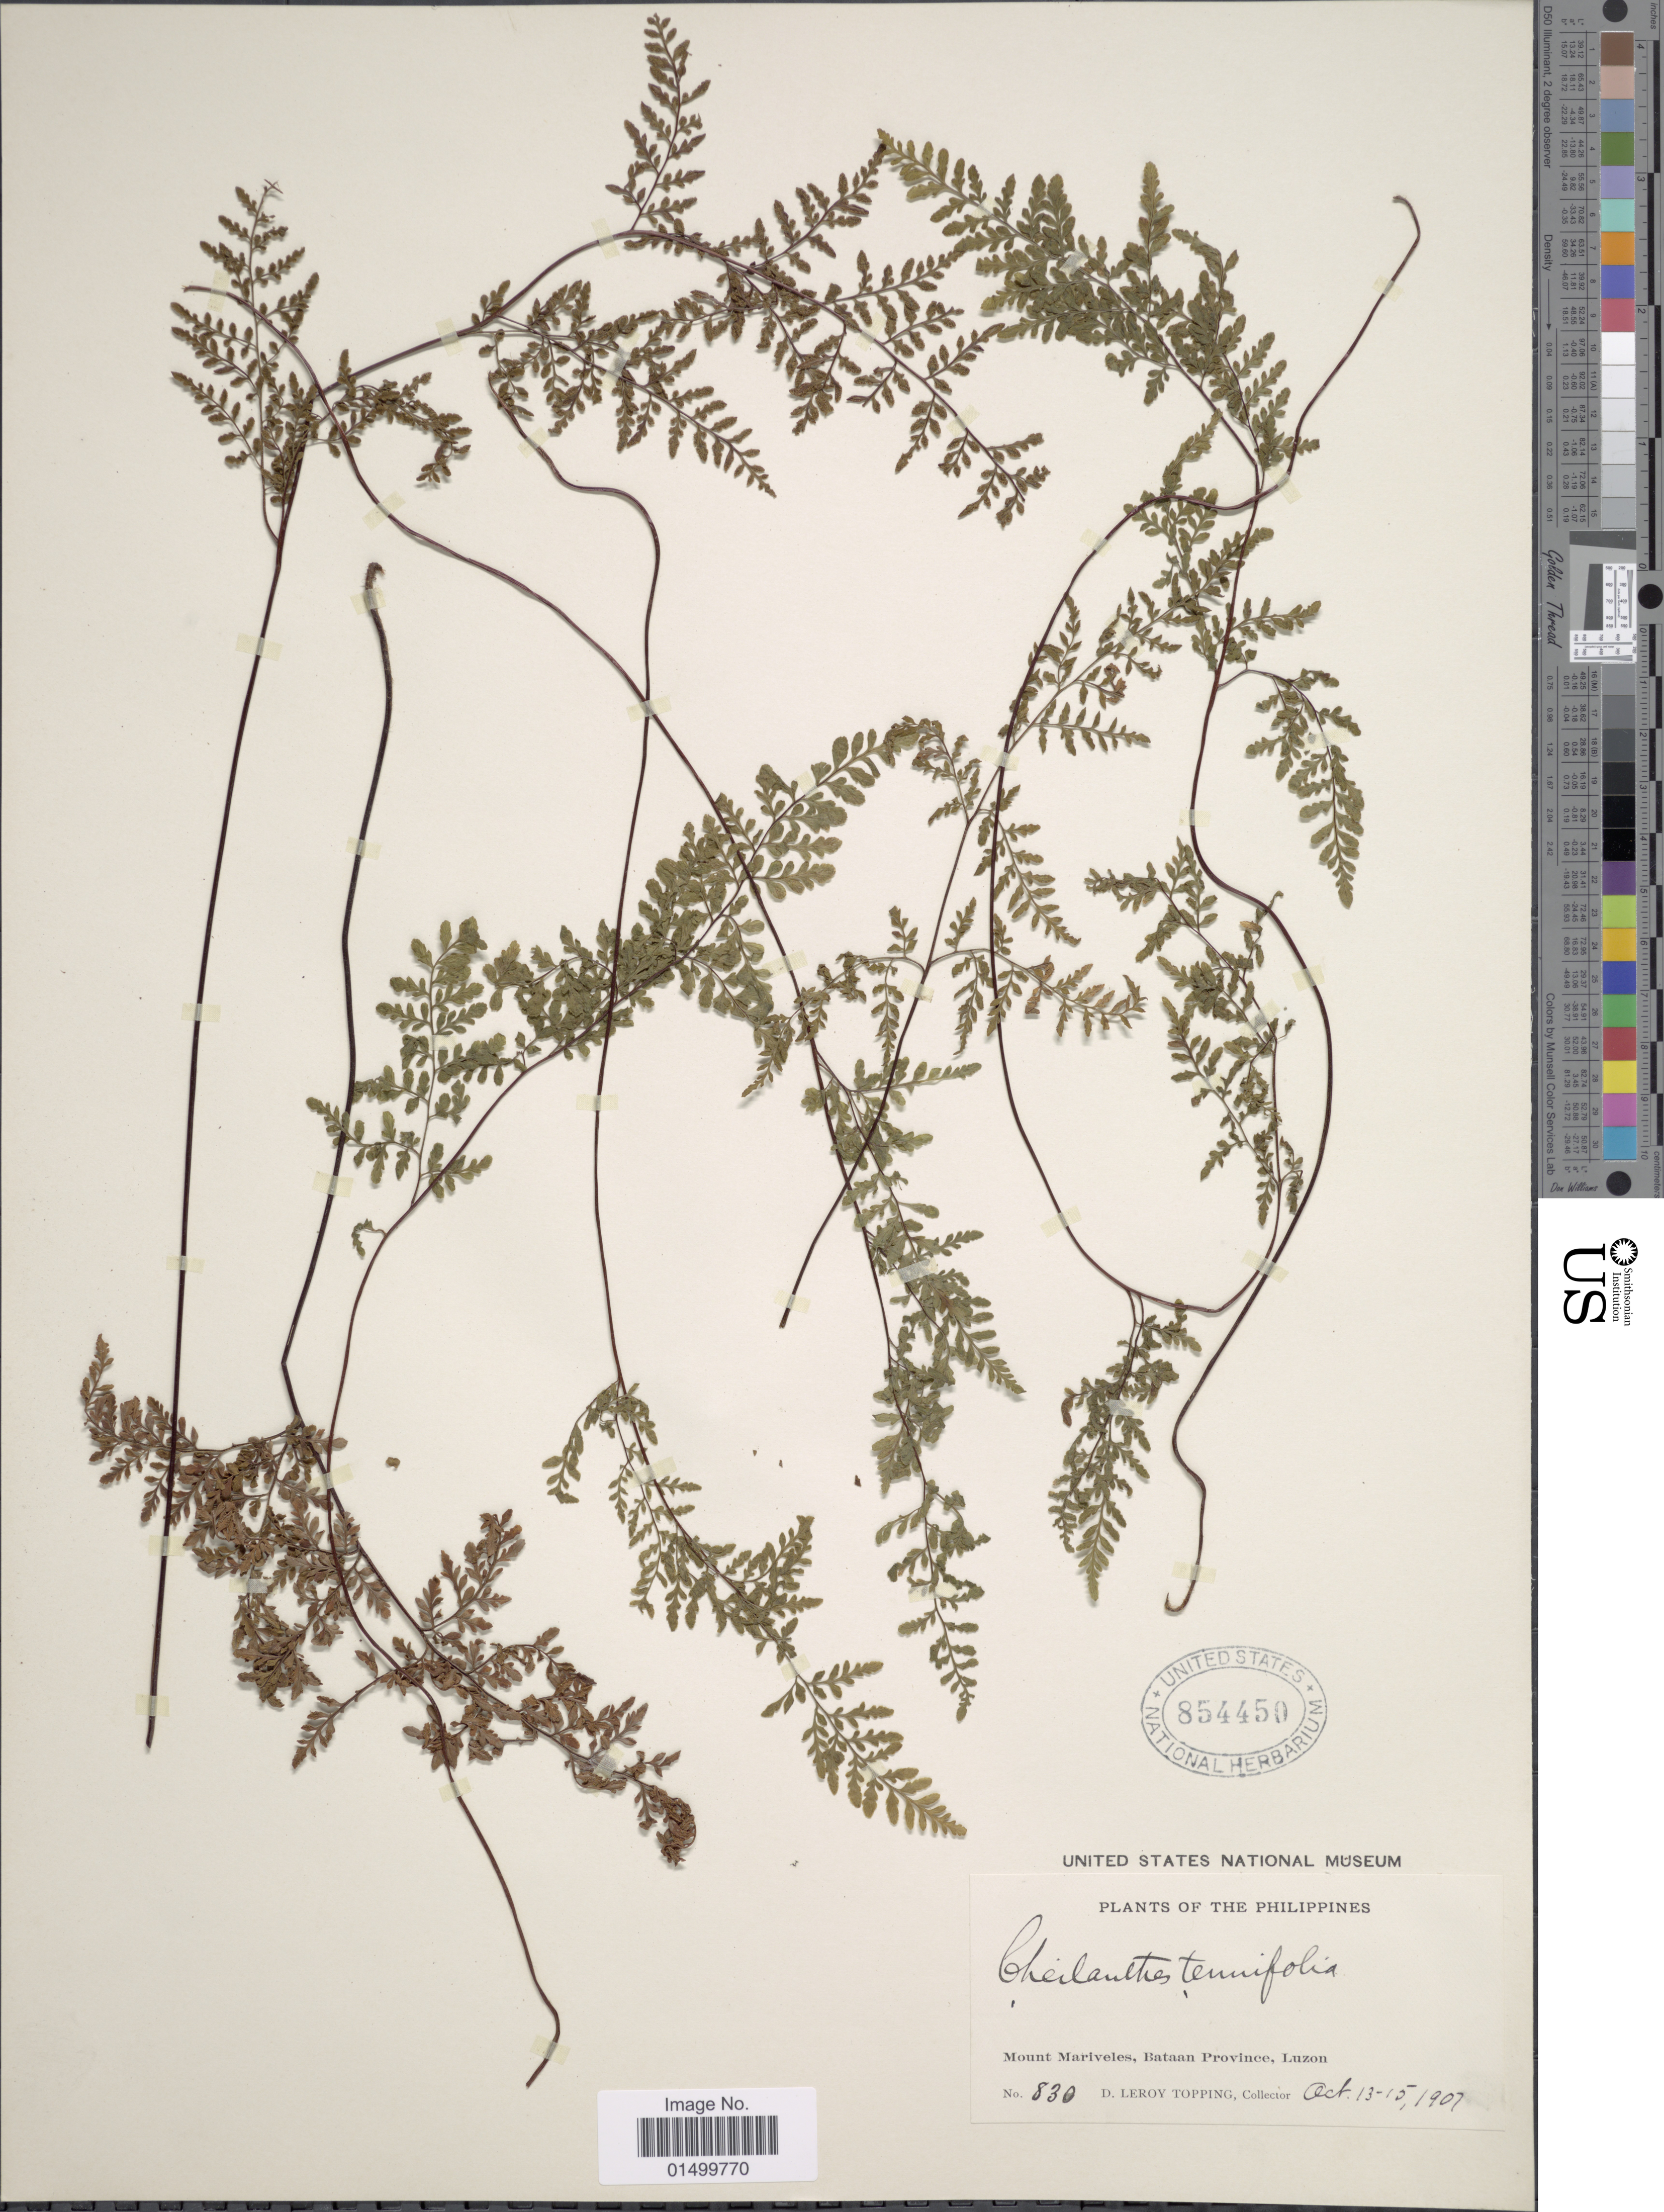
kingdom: Plantae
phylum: Tracheophyta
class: Polypodiopsida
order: Polypodiales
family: Pteridaceae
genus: Cheilanthes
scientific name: Cheilanthes tenuifolia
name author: (Burm. f.) Sw.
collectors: D. L. Topping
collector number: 830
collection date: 1907-10-13/1907-10-15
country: Philippines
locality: Mount Mariveles, Bataan Province, Luzon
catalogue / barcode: US 854450